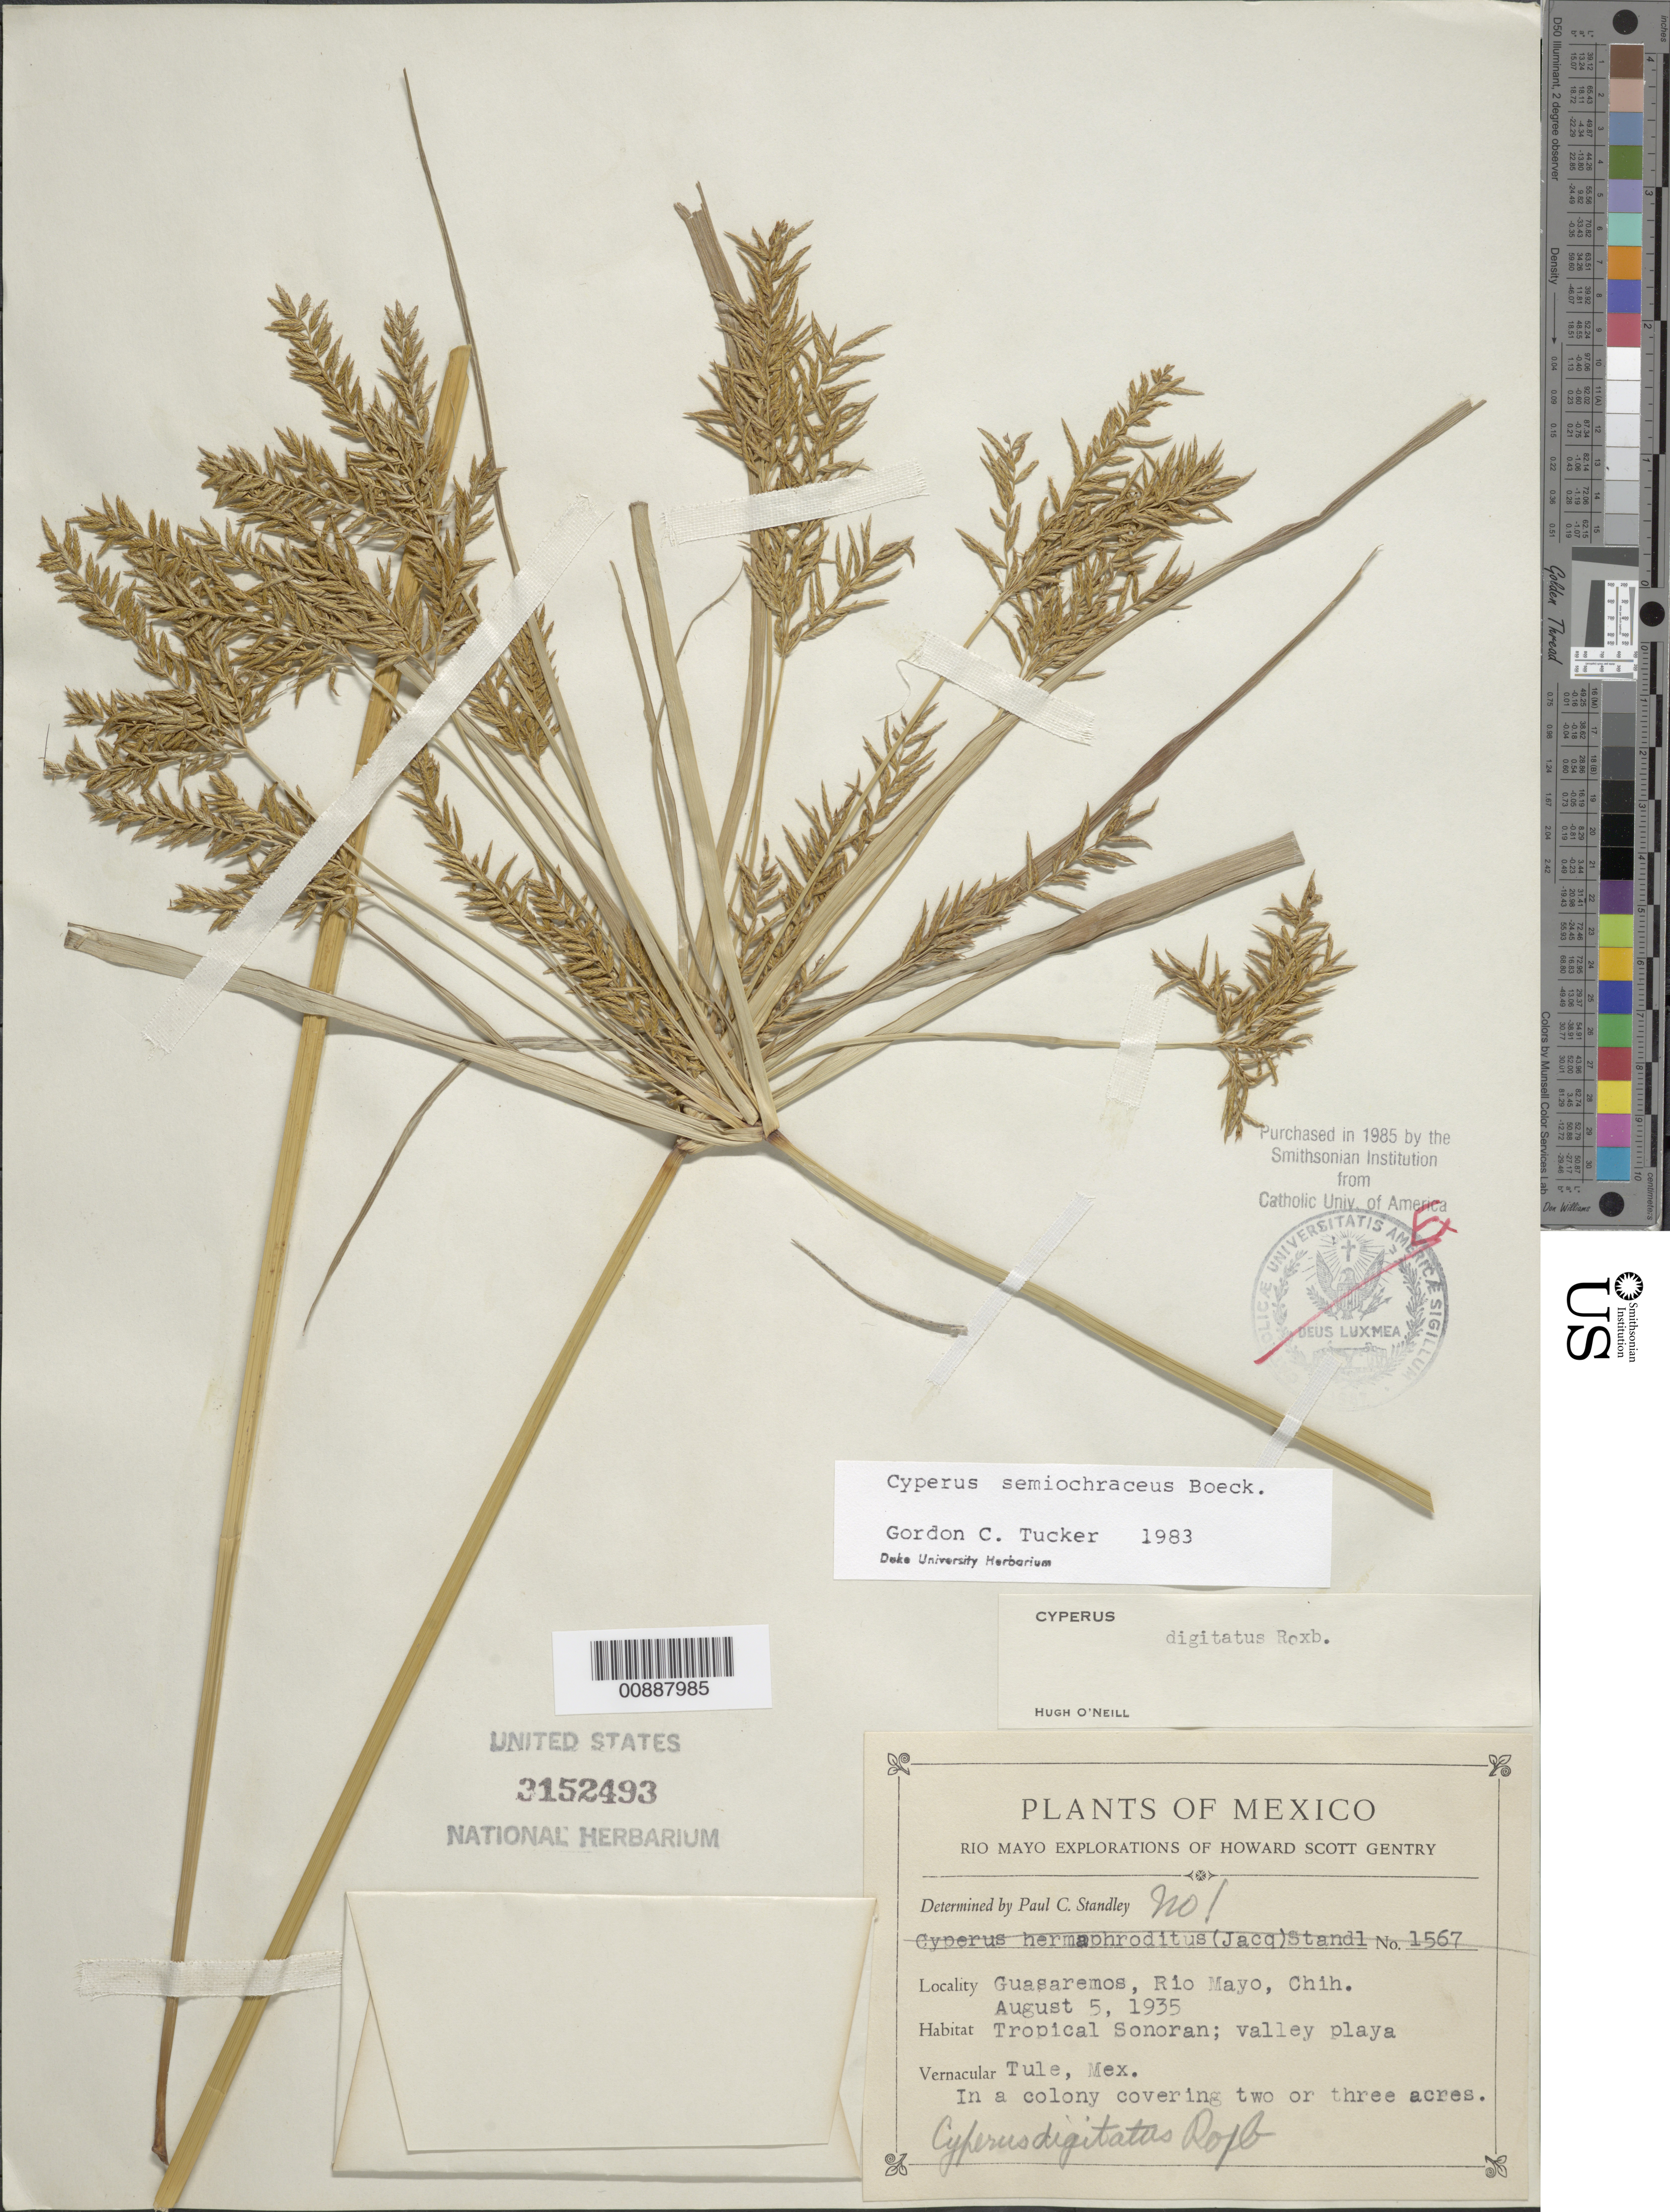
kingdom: Plantae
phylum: Tracheophyta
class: Liliopsida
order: Poales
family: Cyperaceae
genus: Cyperus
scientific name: Cyperus semiochraceus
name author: Boeckeler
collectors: H. S. Gentry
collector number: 1567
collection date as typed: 05 Aug 1935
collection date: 1935-08-05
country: Mexico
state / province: Chihuahua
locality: Guasaremos, Río Mayo, Chihuahua.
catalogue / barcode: US 3152493